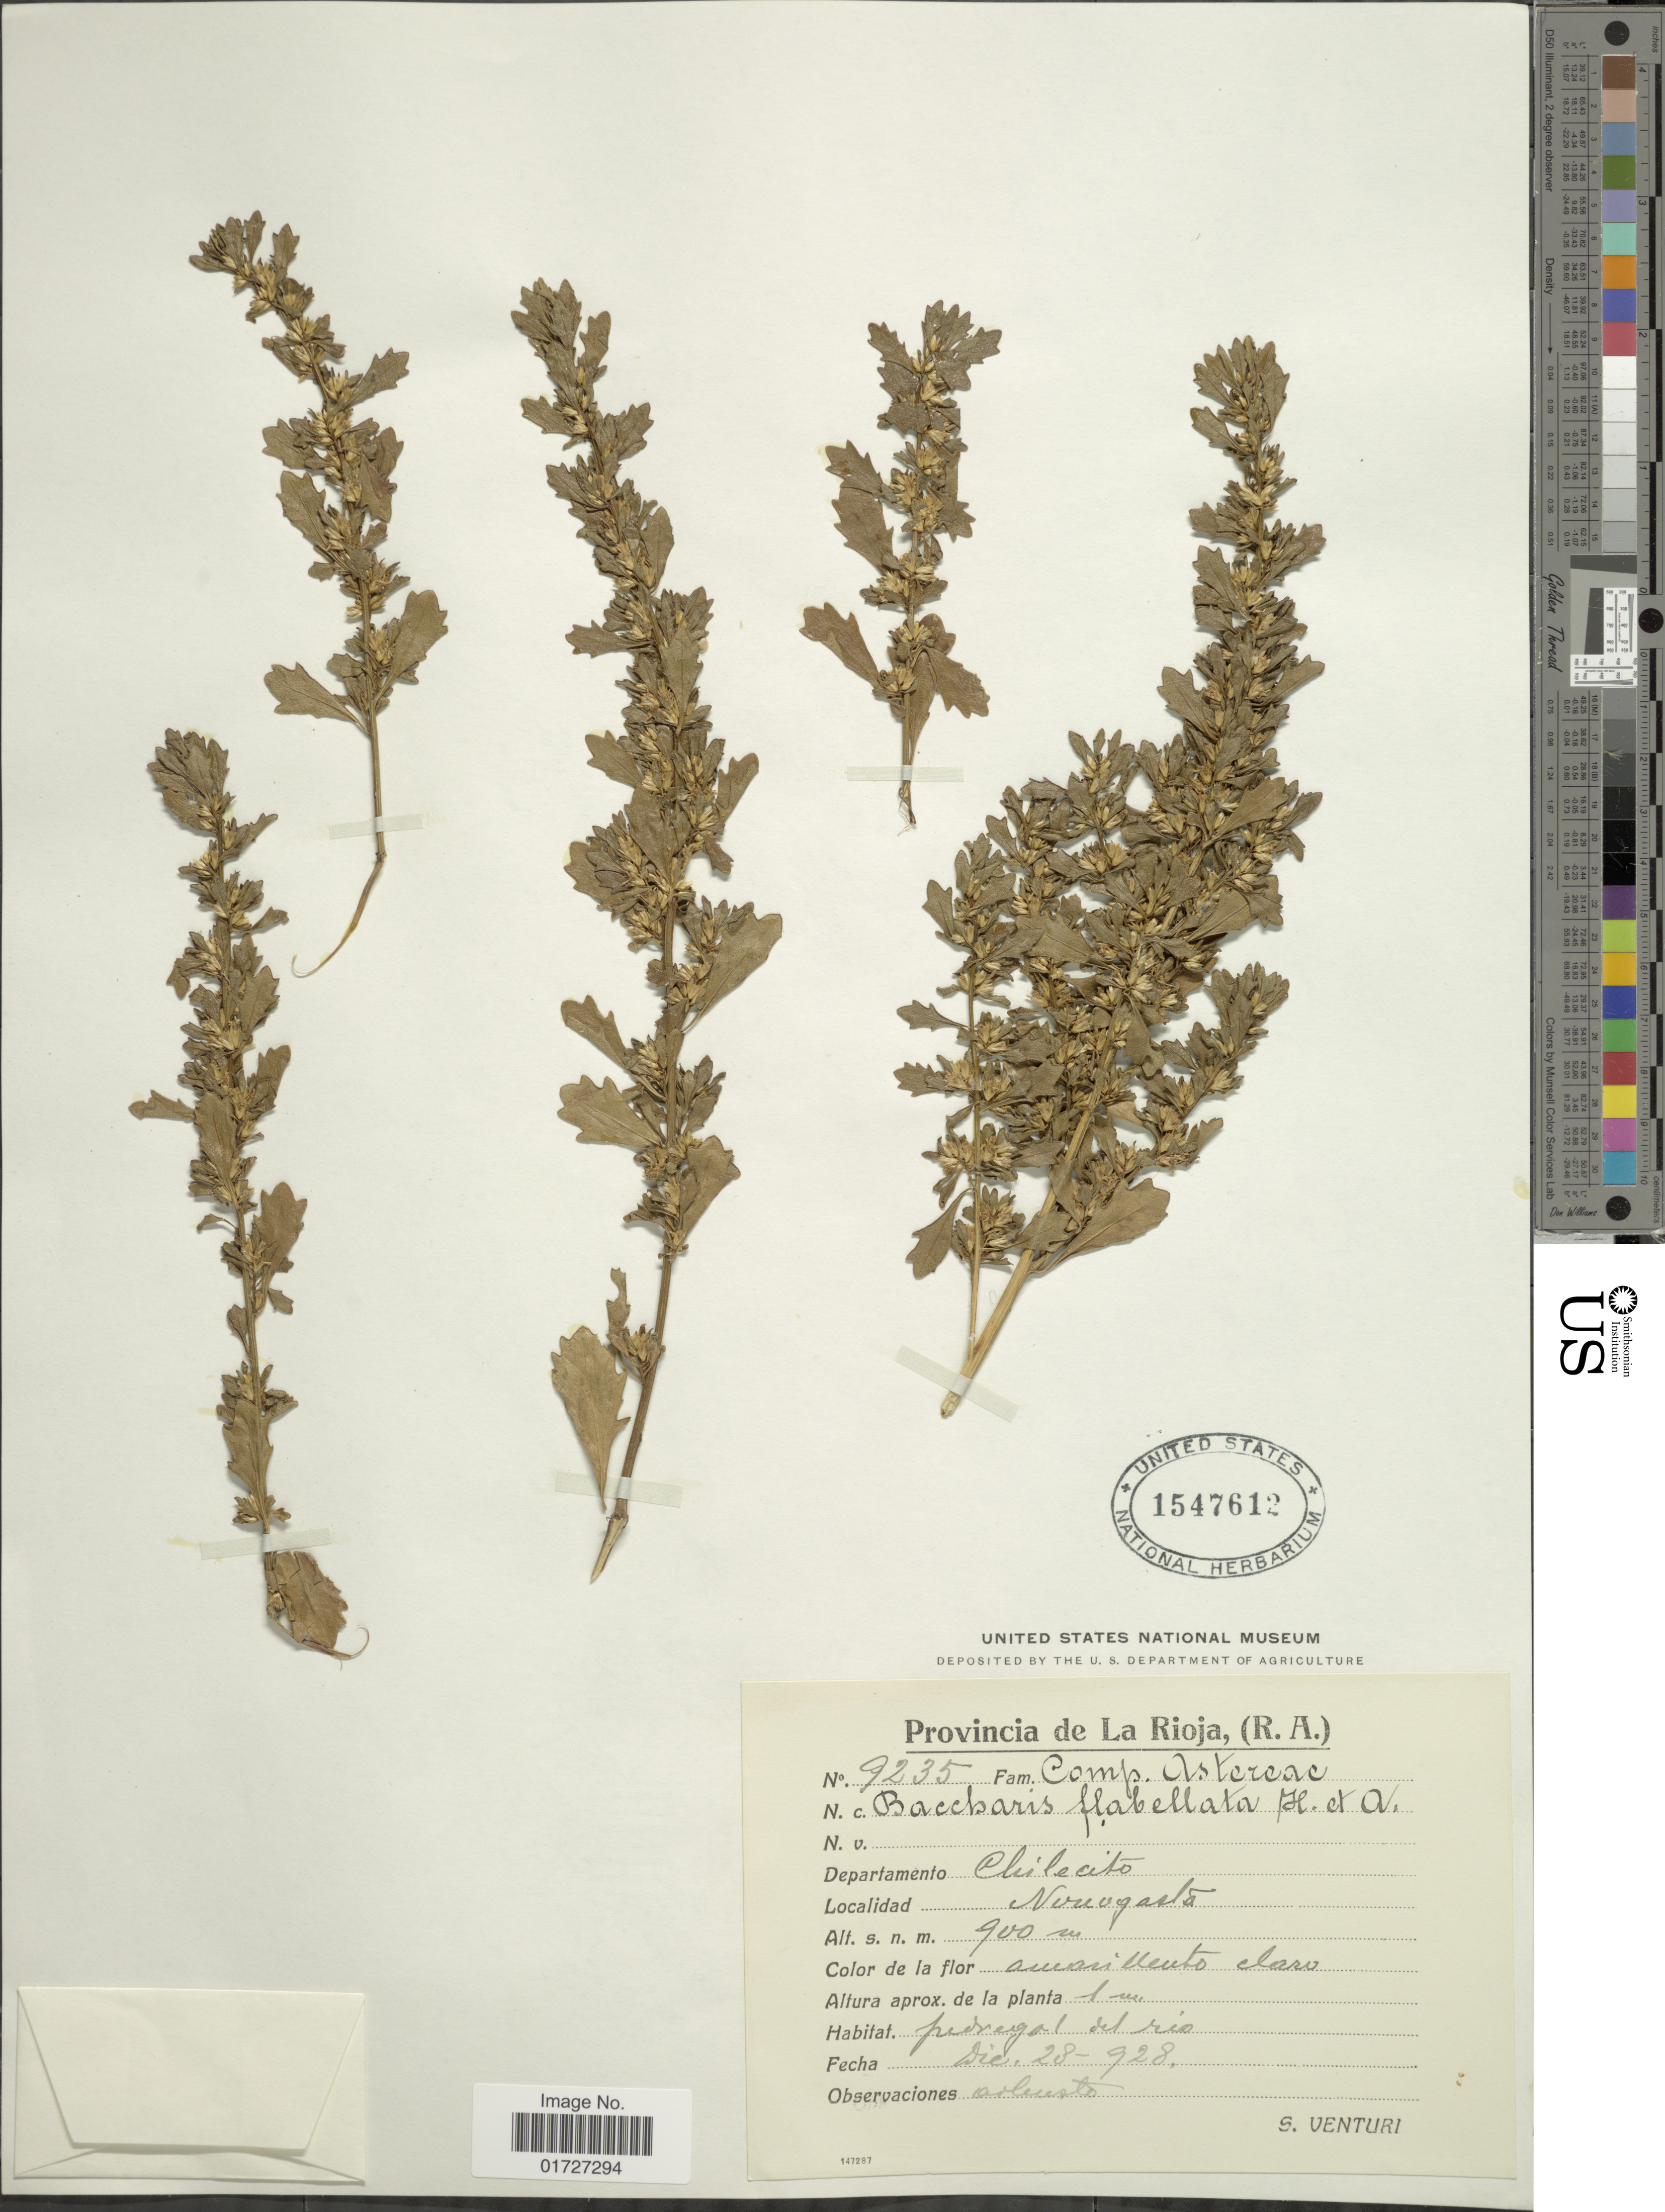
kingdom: Plantae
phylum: Tracheophyta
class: Magnoliopsida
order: Asterales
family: Asteraceae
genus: Baccharis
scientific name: Baccharis flabellata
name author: Hook. & Arn.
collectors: S. Venturi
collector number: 9235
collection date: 1928-12-28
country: Argentina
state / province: La Rioja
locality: Departamento Chilecito, Nonogasta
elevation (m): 900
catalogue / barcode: US 1547612